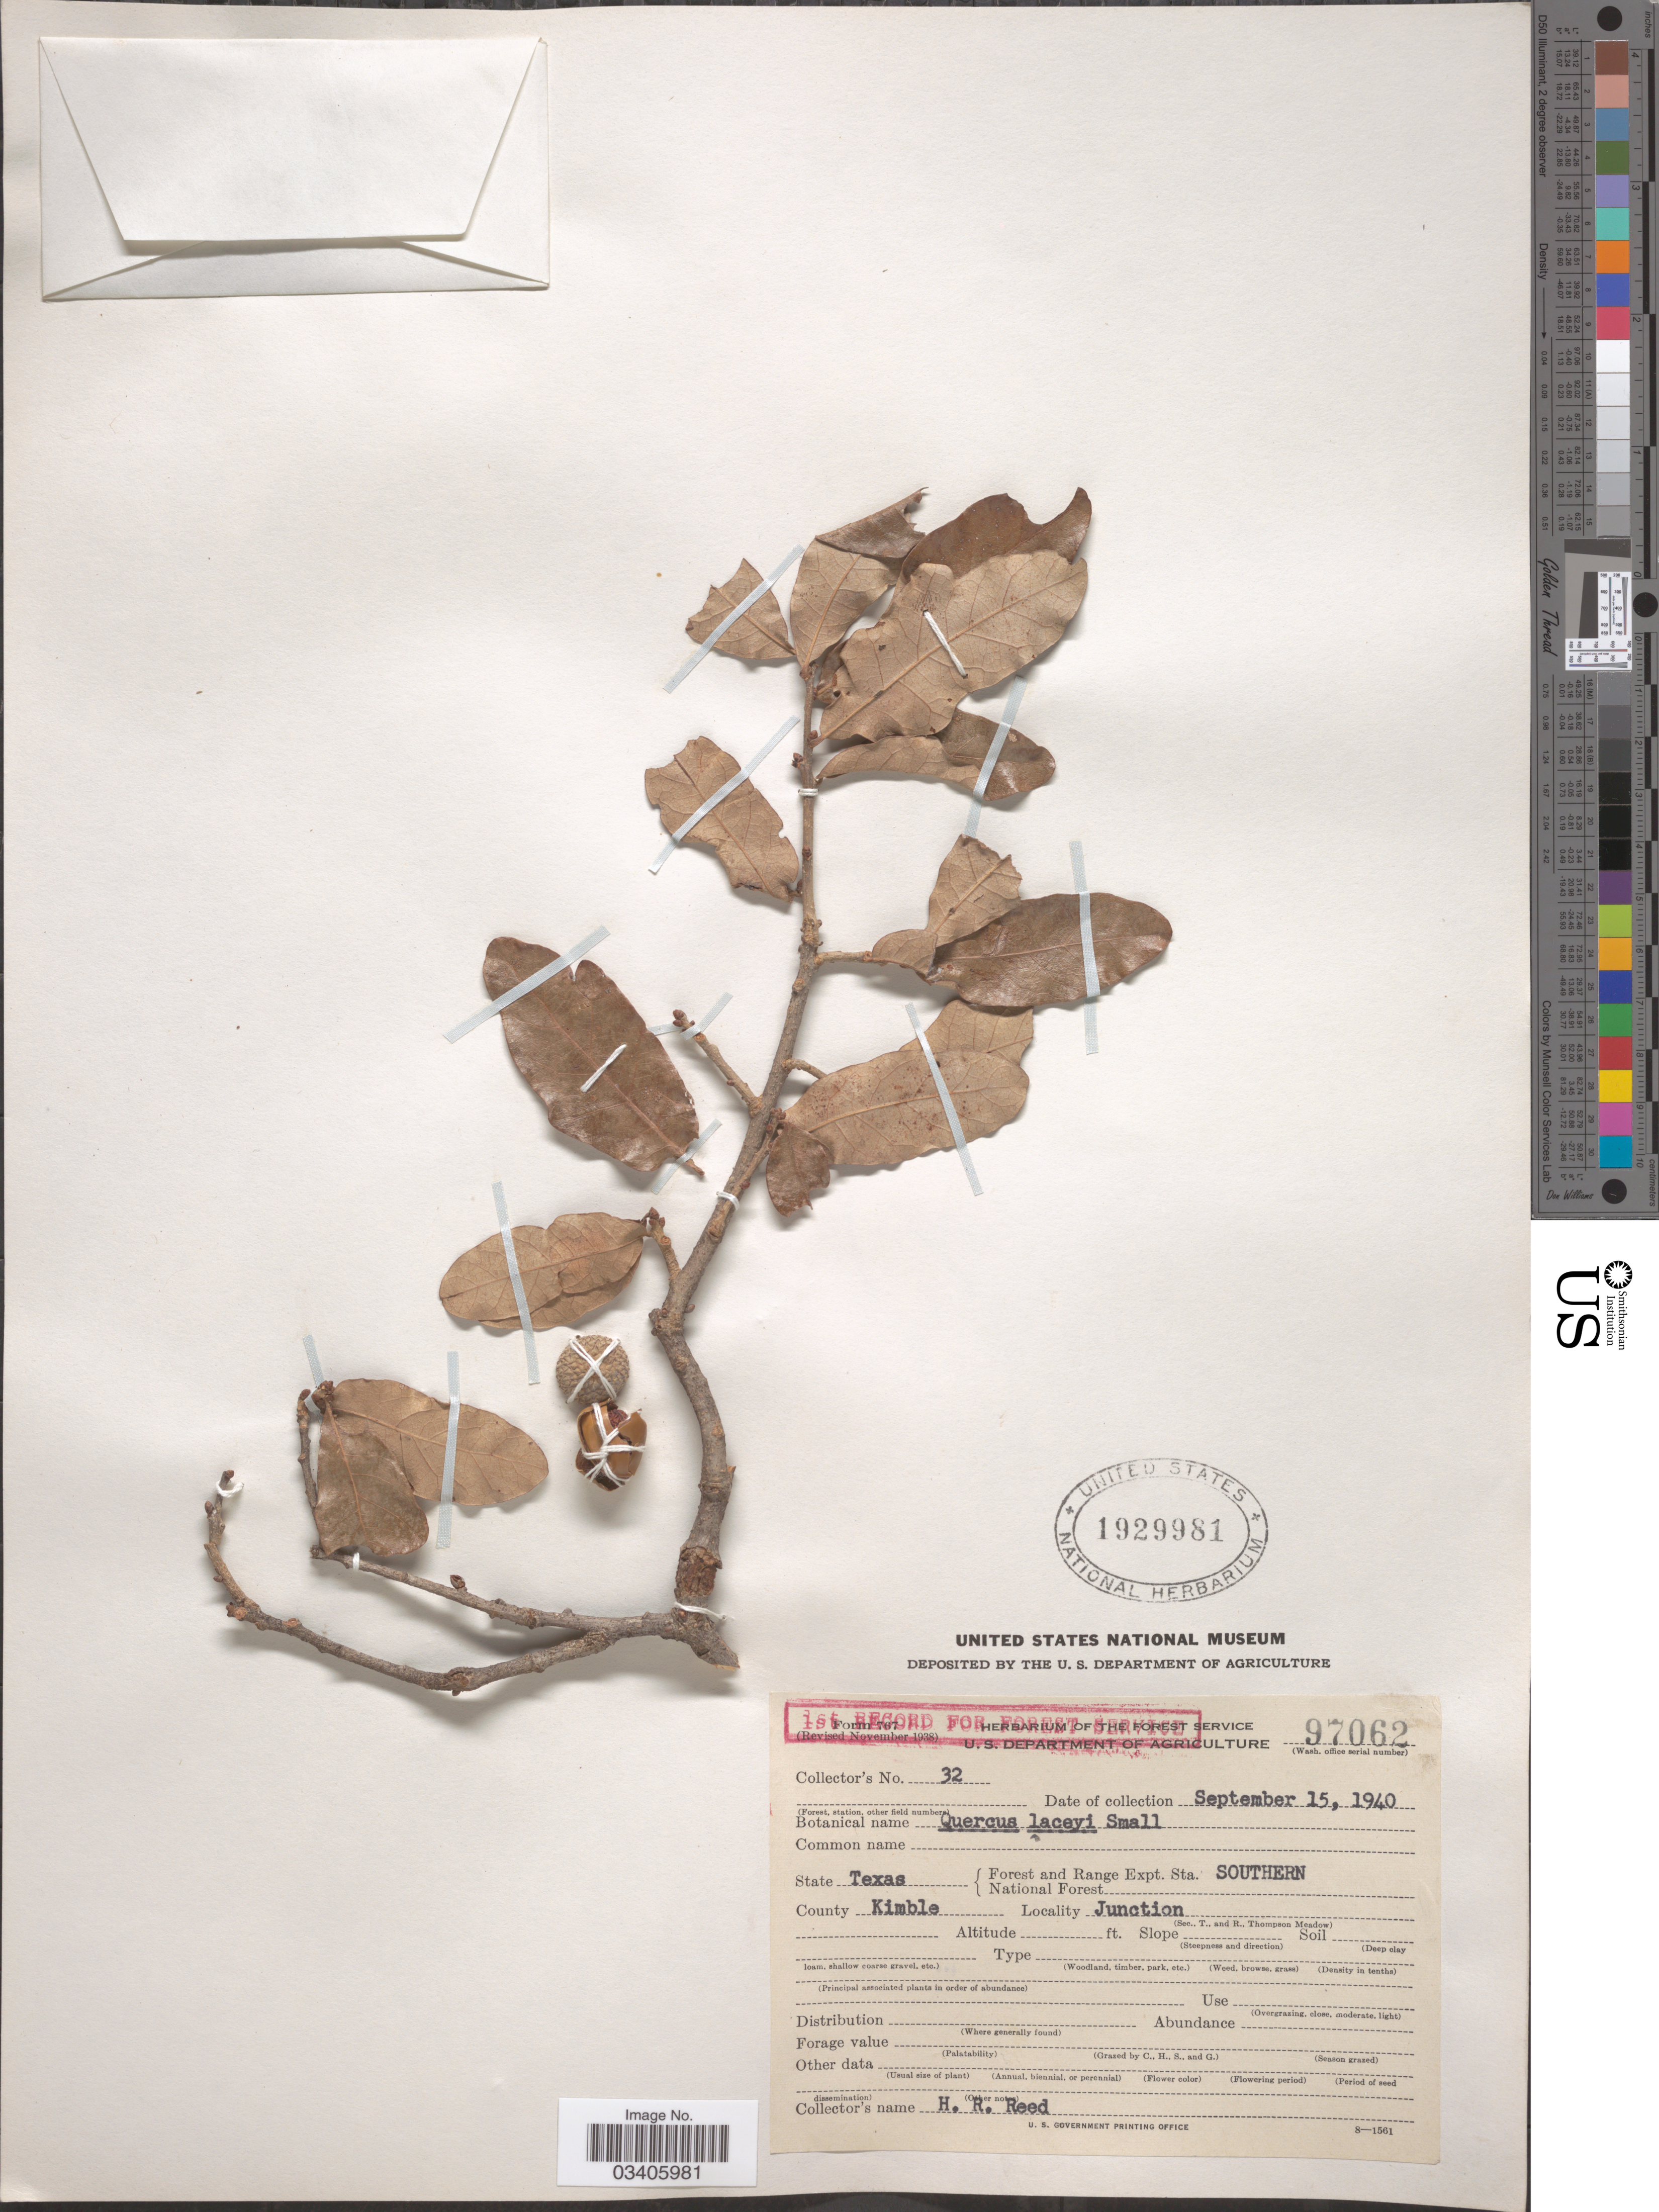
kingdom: Plantae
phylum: Tracheophyta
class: Magnoliopsida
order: Fagales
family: Fagaceae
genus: Quercus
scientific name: Quercus laceyi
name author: Small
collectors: H. Reed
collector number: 32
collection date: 1940-09-15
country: United States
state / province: Texas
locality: Forest and Range Expt. Sta. National Forest Southern County Kimble. Junction.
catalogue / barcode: US 1929981